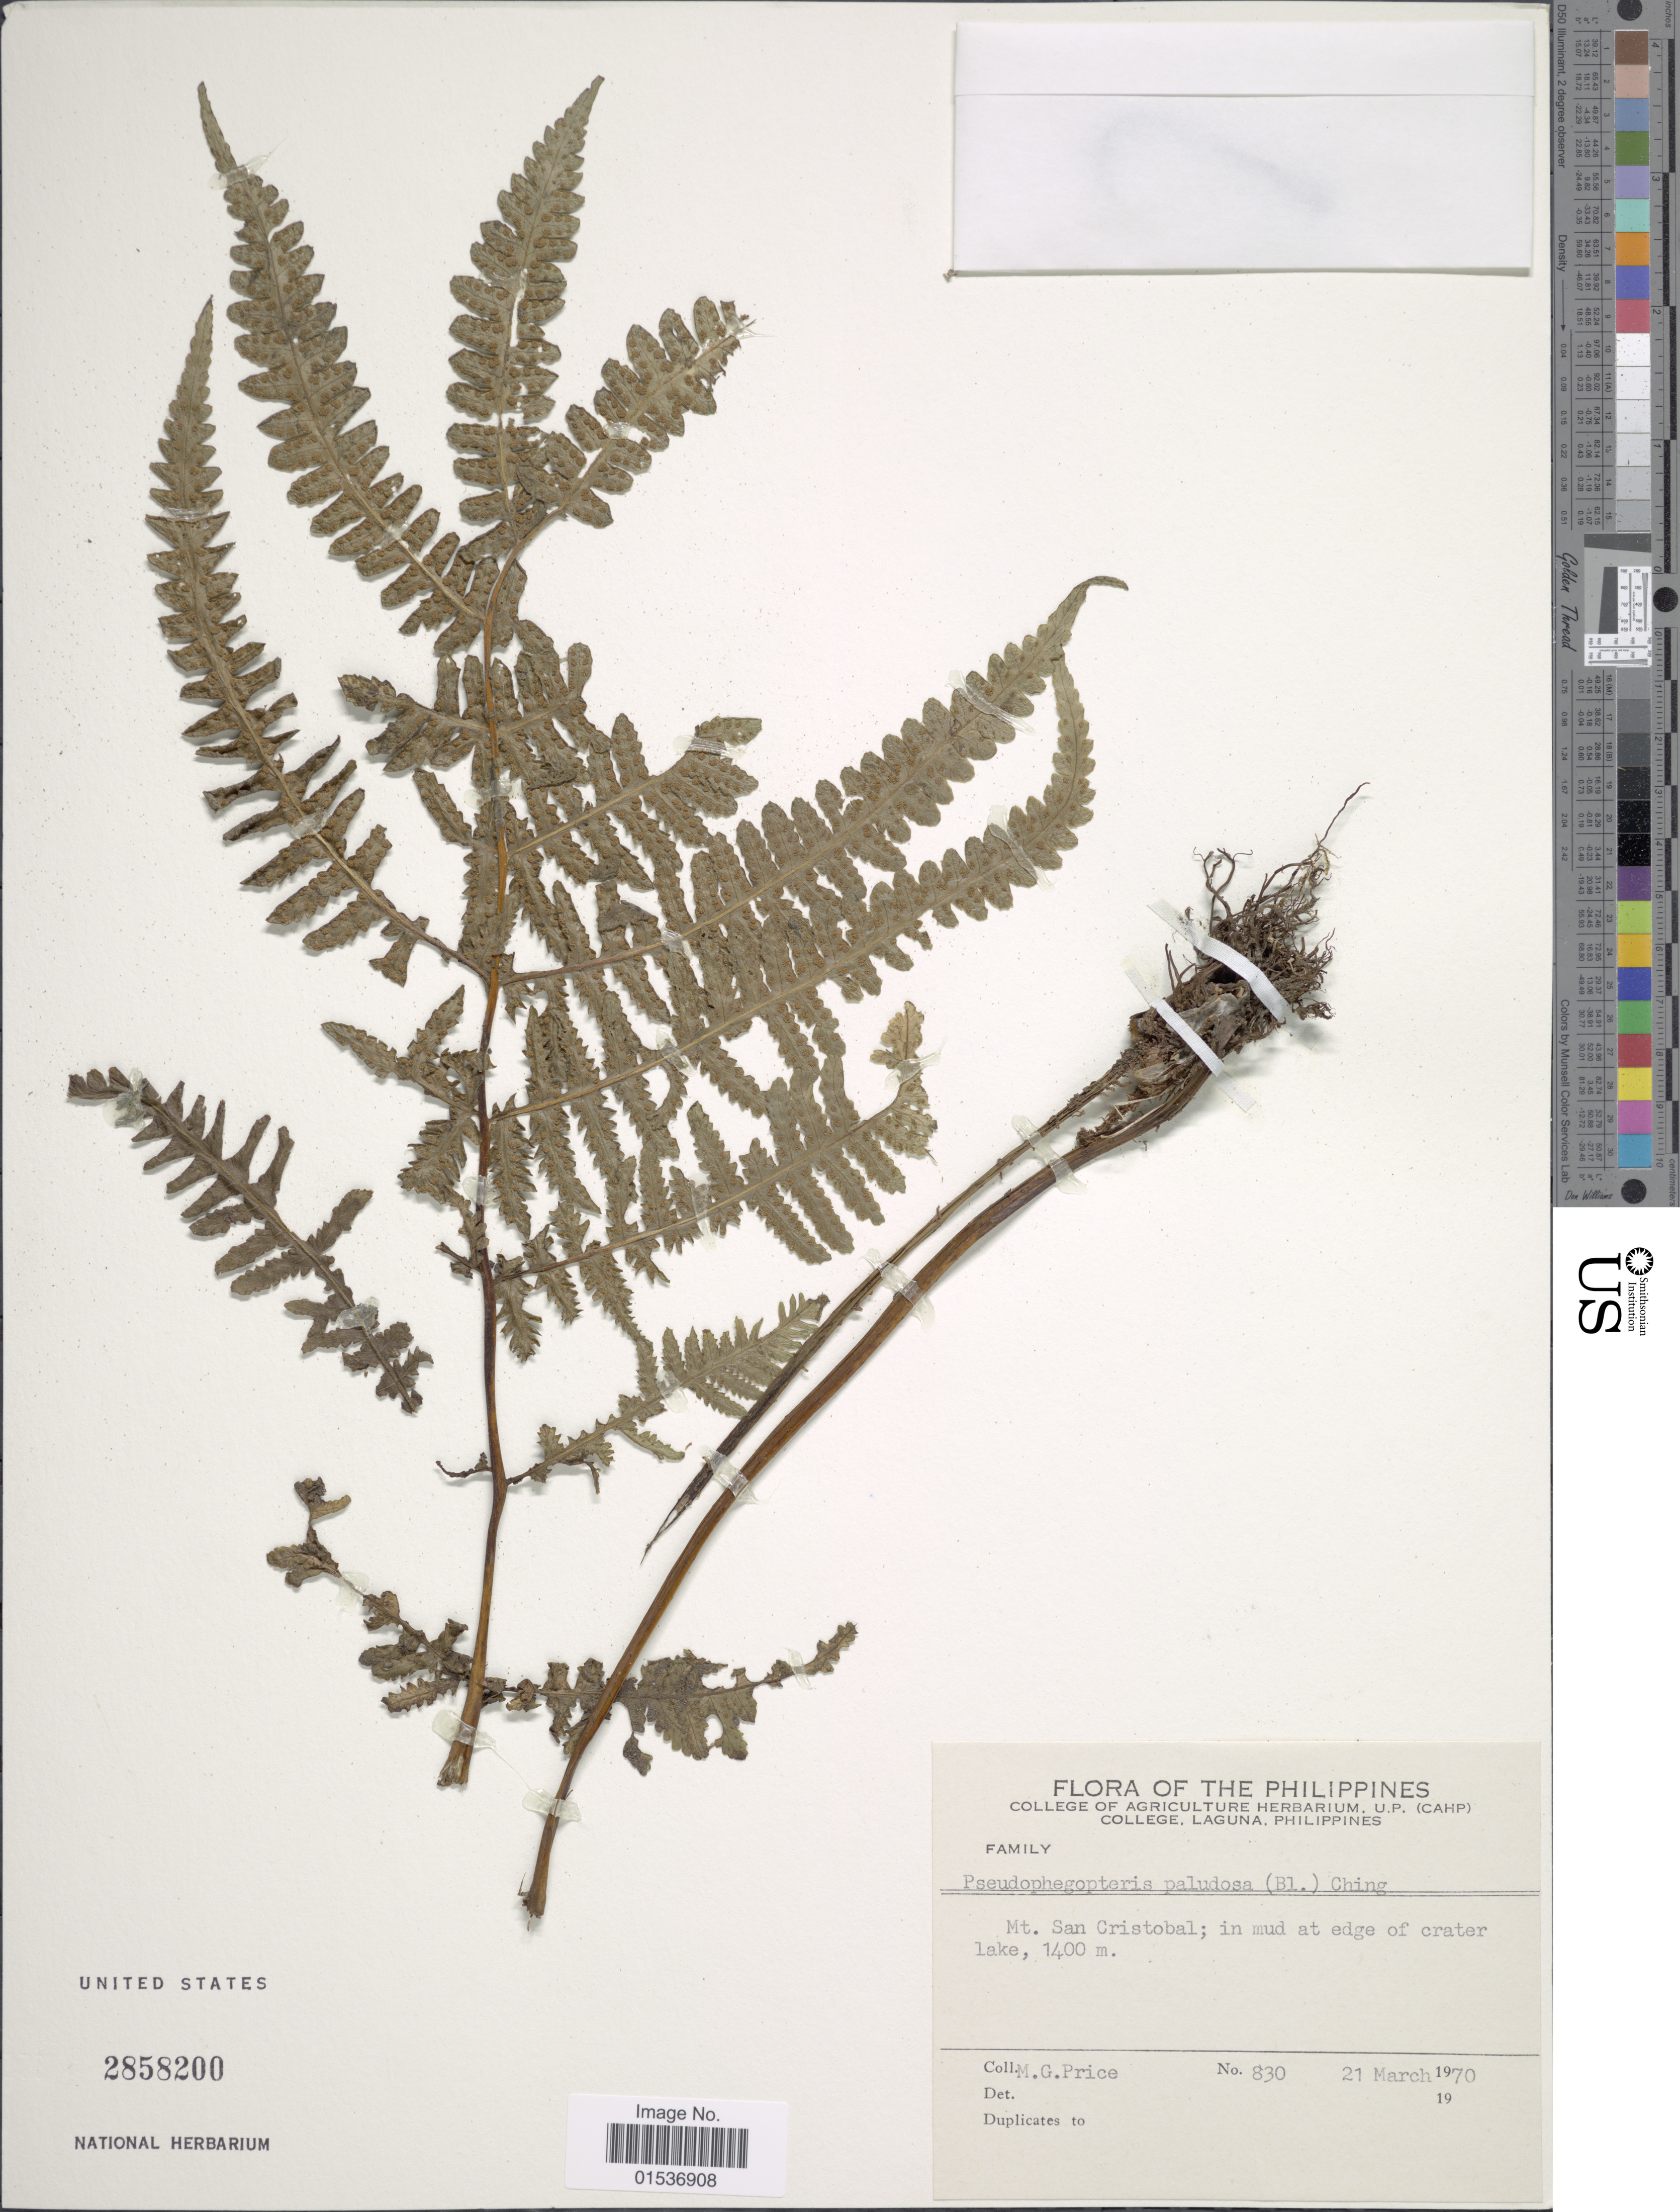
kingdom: Plantae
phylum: Tracheophyta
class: Polypodiopsida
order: Polypodiales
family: Thelypteridaceae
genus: Pseudophegopteris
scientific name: Pseudophegopteris paludosa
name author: (Blume) Ching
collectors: M. G. Price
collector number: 830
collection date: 1970-03-21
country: Philippines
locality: Philippines, Mt. San Cristobal. edge of crater lake.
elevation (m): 1400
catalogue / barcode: US 2858200